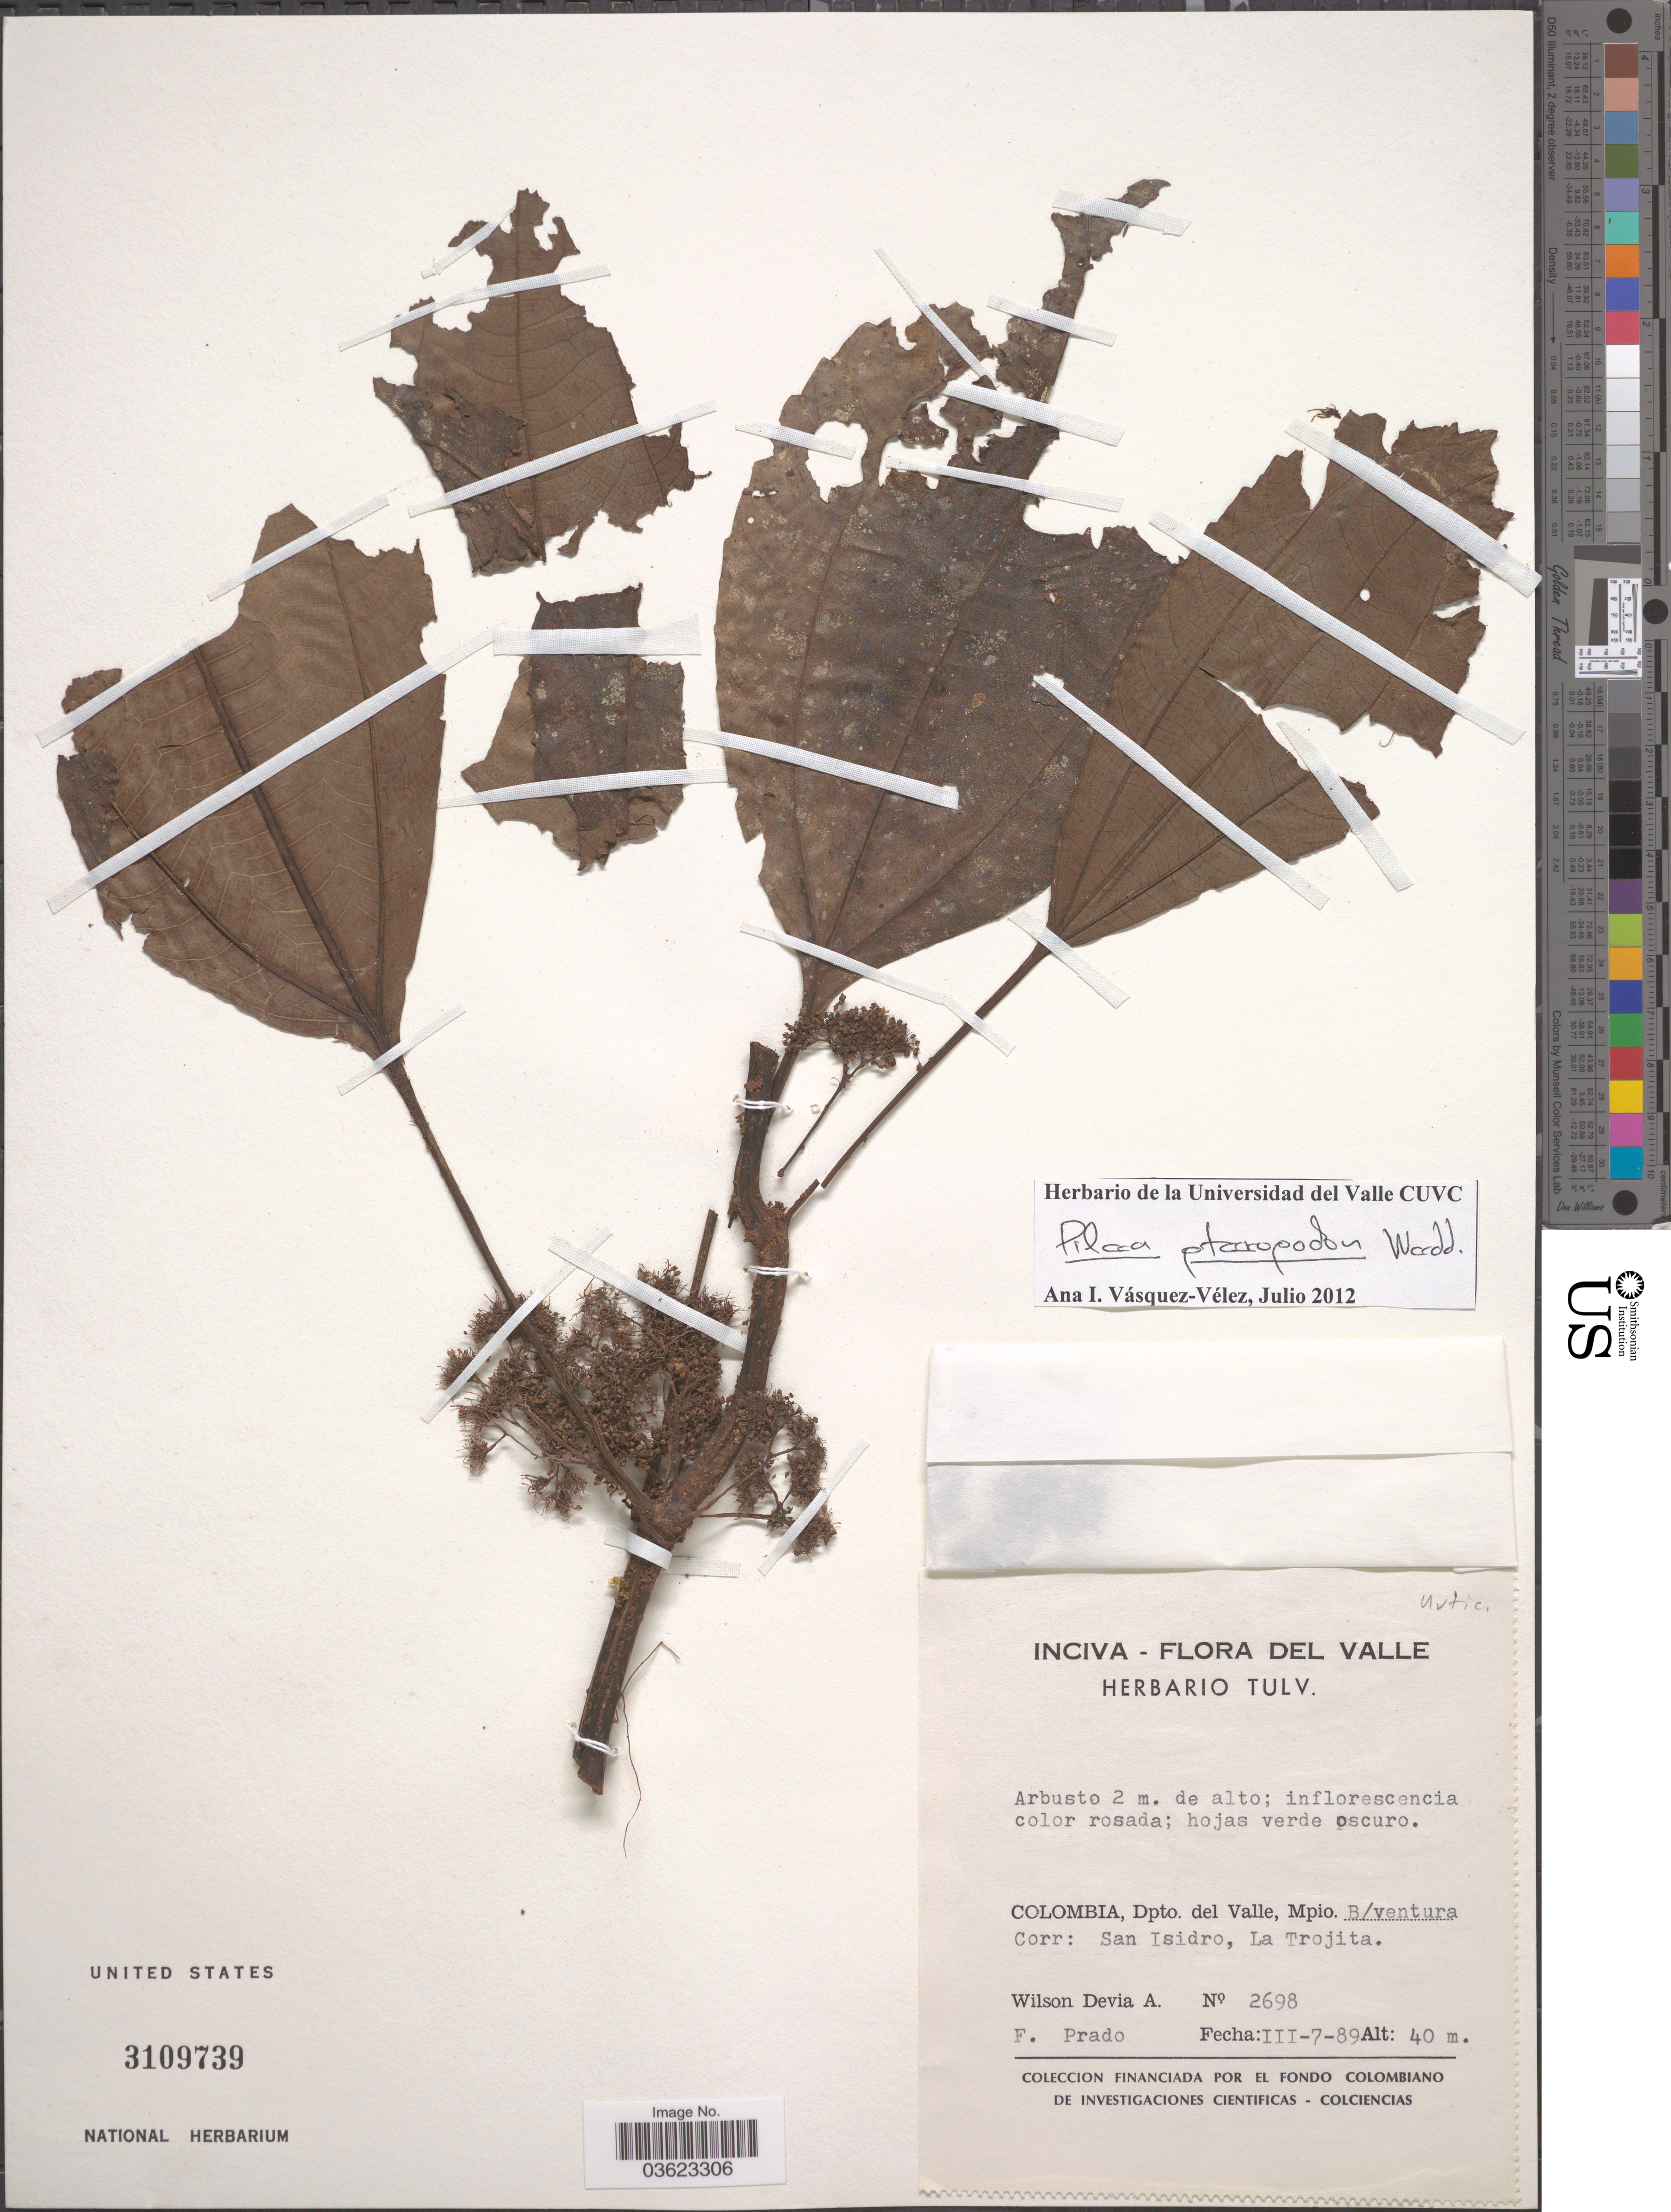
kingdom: Plantae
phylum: Tracheophyta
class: Magnoliopsida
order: Rosales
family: Urticaceae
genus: Pilea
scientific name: Pilea pteropodon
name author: Wedd.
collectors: W. Devia A. & F. Prado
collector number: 2698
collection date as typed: Transcribed d/m/y: 7/3/89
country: Colombia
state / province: Valle del Cauca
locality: Dpto. del Valle, Mpio. B/ventura. Corr: San Isidro, La Trojita.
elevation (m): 40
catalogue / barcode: US 3109739